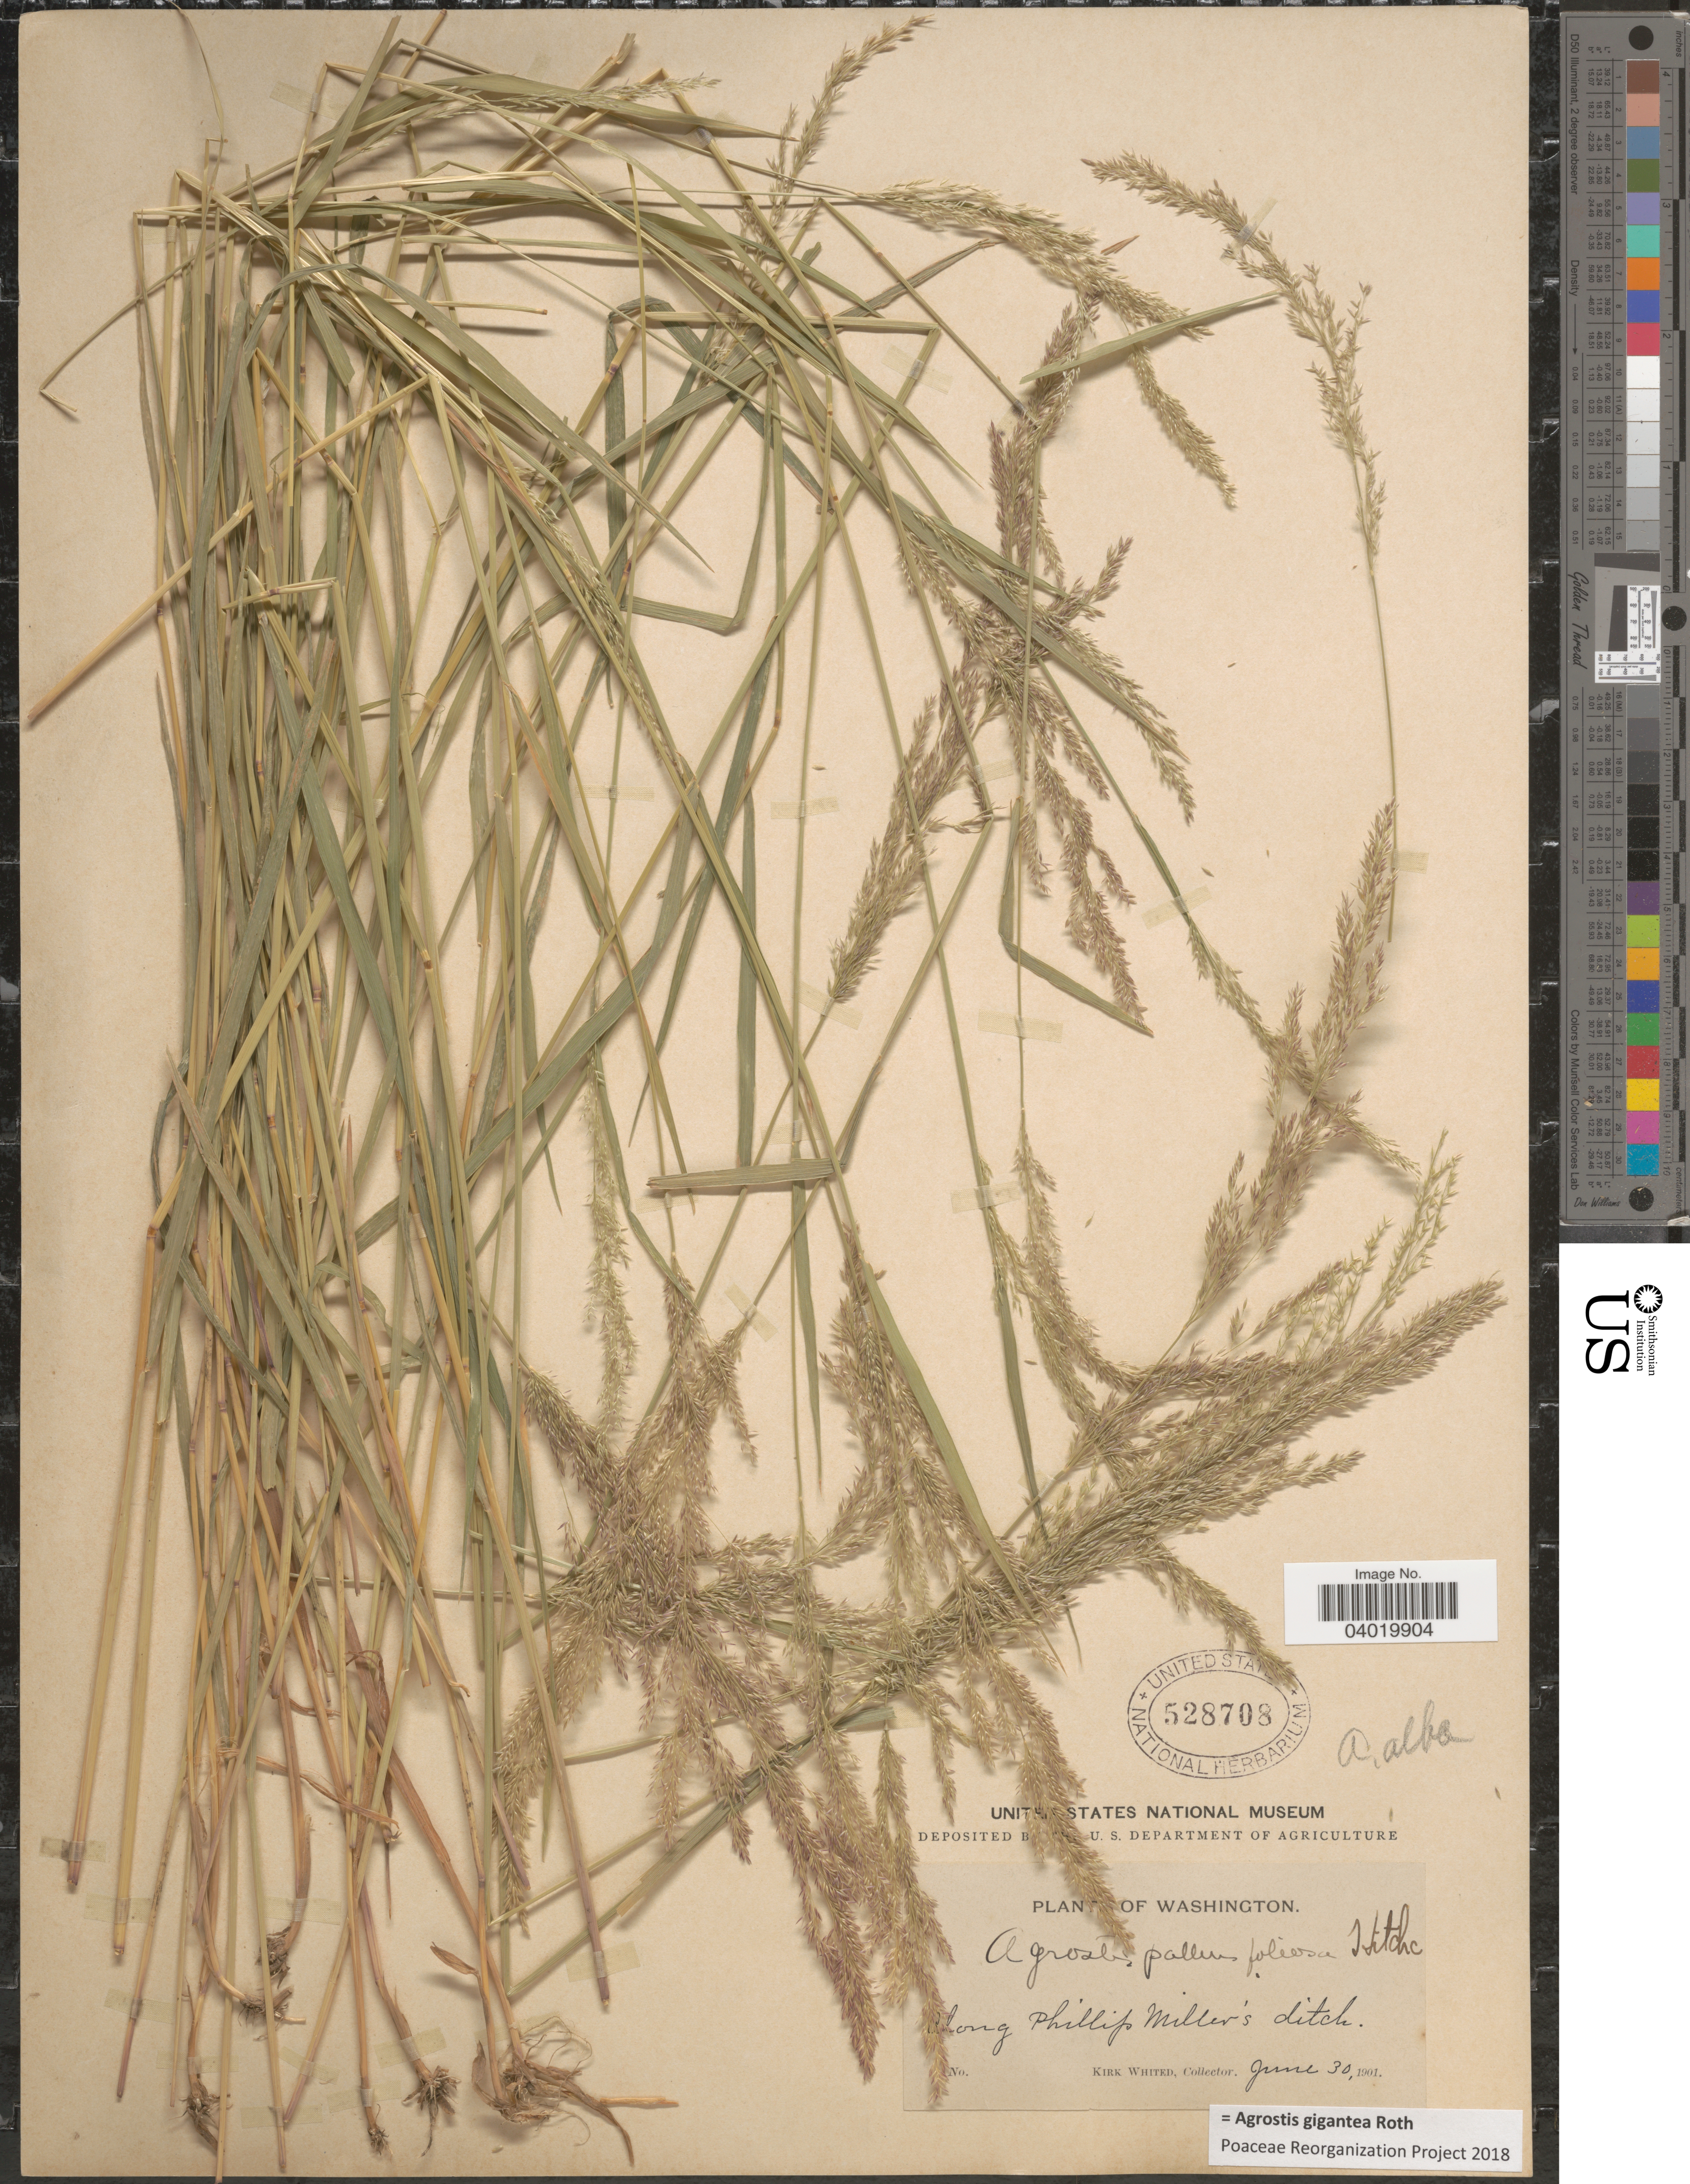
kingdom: Plantae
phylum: Tracheophyta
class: Liliopsida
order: Poales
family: Poaceae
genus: Agrostis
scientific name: Agrostis gigantea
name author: Roth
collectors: K. Whited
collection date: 1901-06-30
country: United States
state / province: Washington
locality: Along Phillip Miller's ditch.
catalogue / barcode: US 528708